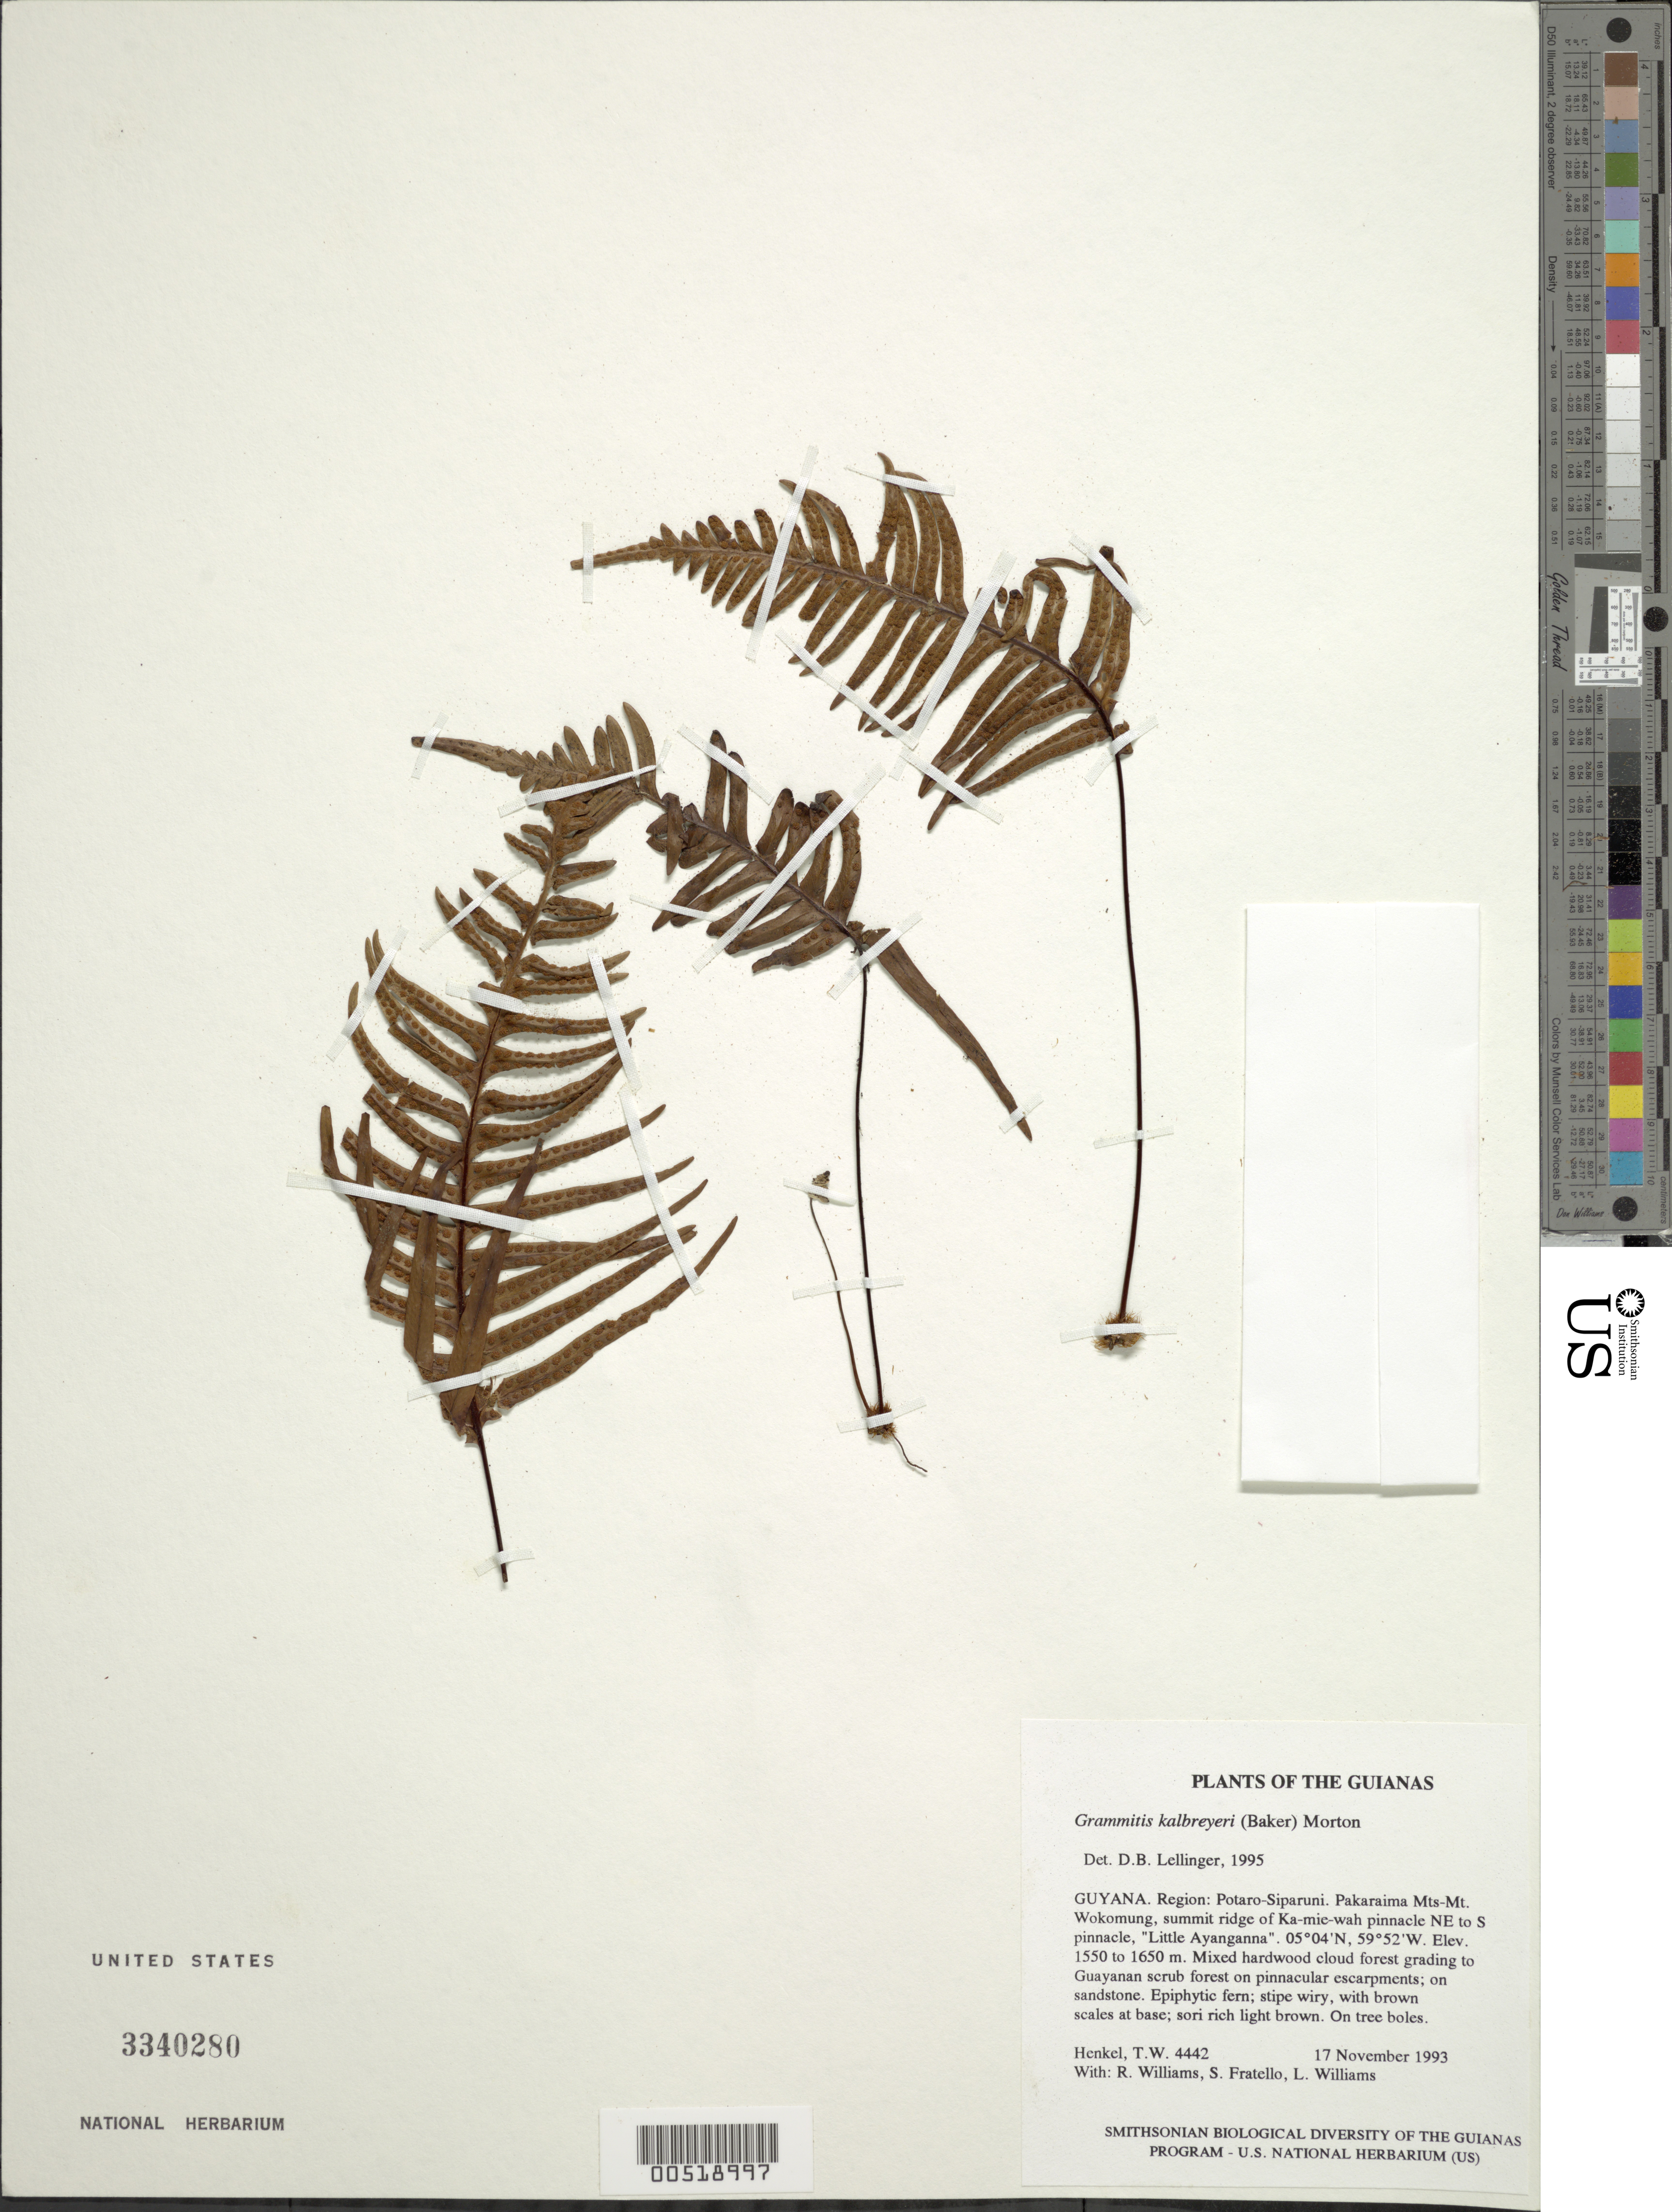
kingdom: Plantae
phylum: Tracheophyta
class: Polypodiopsida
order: Polypodiales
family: Polypodiaceae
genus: Ceradenia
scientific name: Ceradenia kalbreyeri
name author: (Baker) L.E. Bishop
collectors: T. Henkel, R. Williams, S. Fratello & L. Williams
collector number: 4442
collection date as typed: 17 November 1993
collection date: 1993-11-17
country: Guyana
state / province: Potaro-Siparuni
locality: Pakaraima Mts-Mt. Wokomung, summit ridge of Ka-mie-wah pinnacle NE to S pinnacle, "Little Ayanganna"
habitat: Mixed hardwood cloud forest grading to Guayanan scrub forest on pinnacular escarpments; on sandstone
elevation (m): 1550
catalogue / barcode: US 3340280